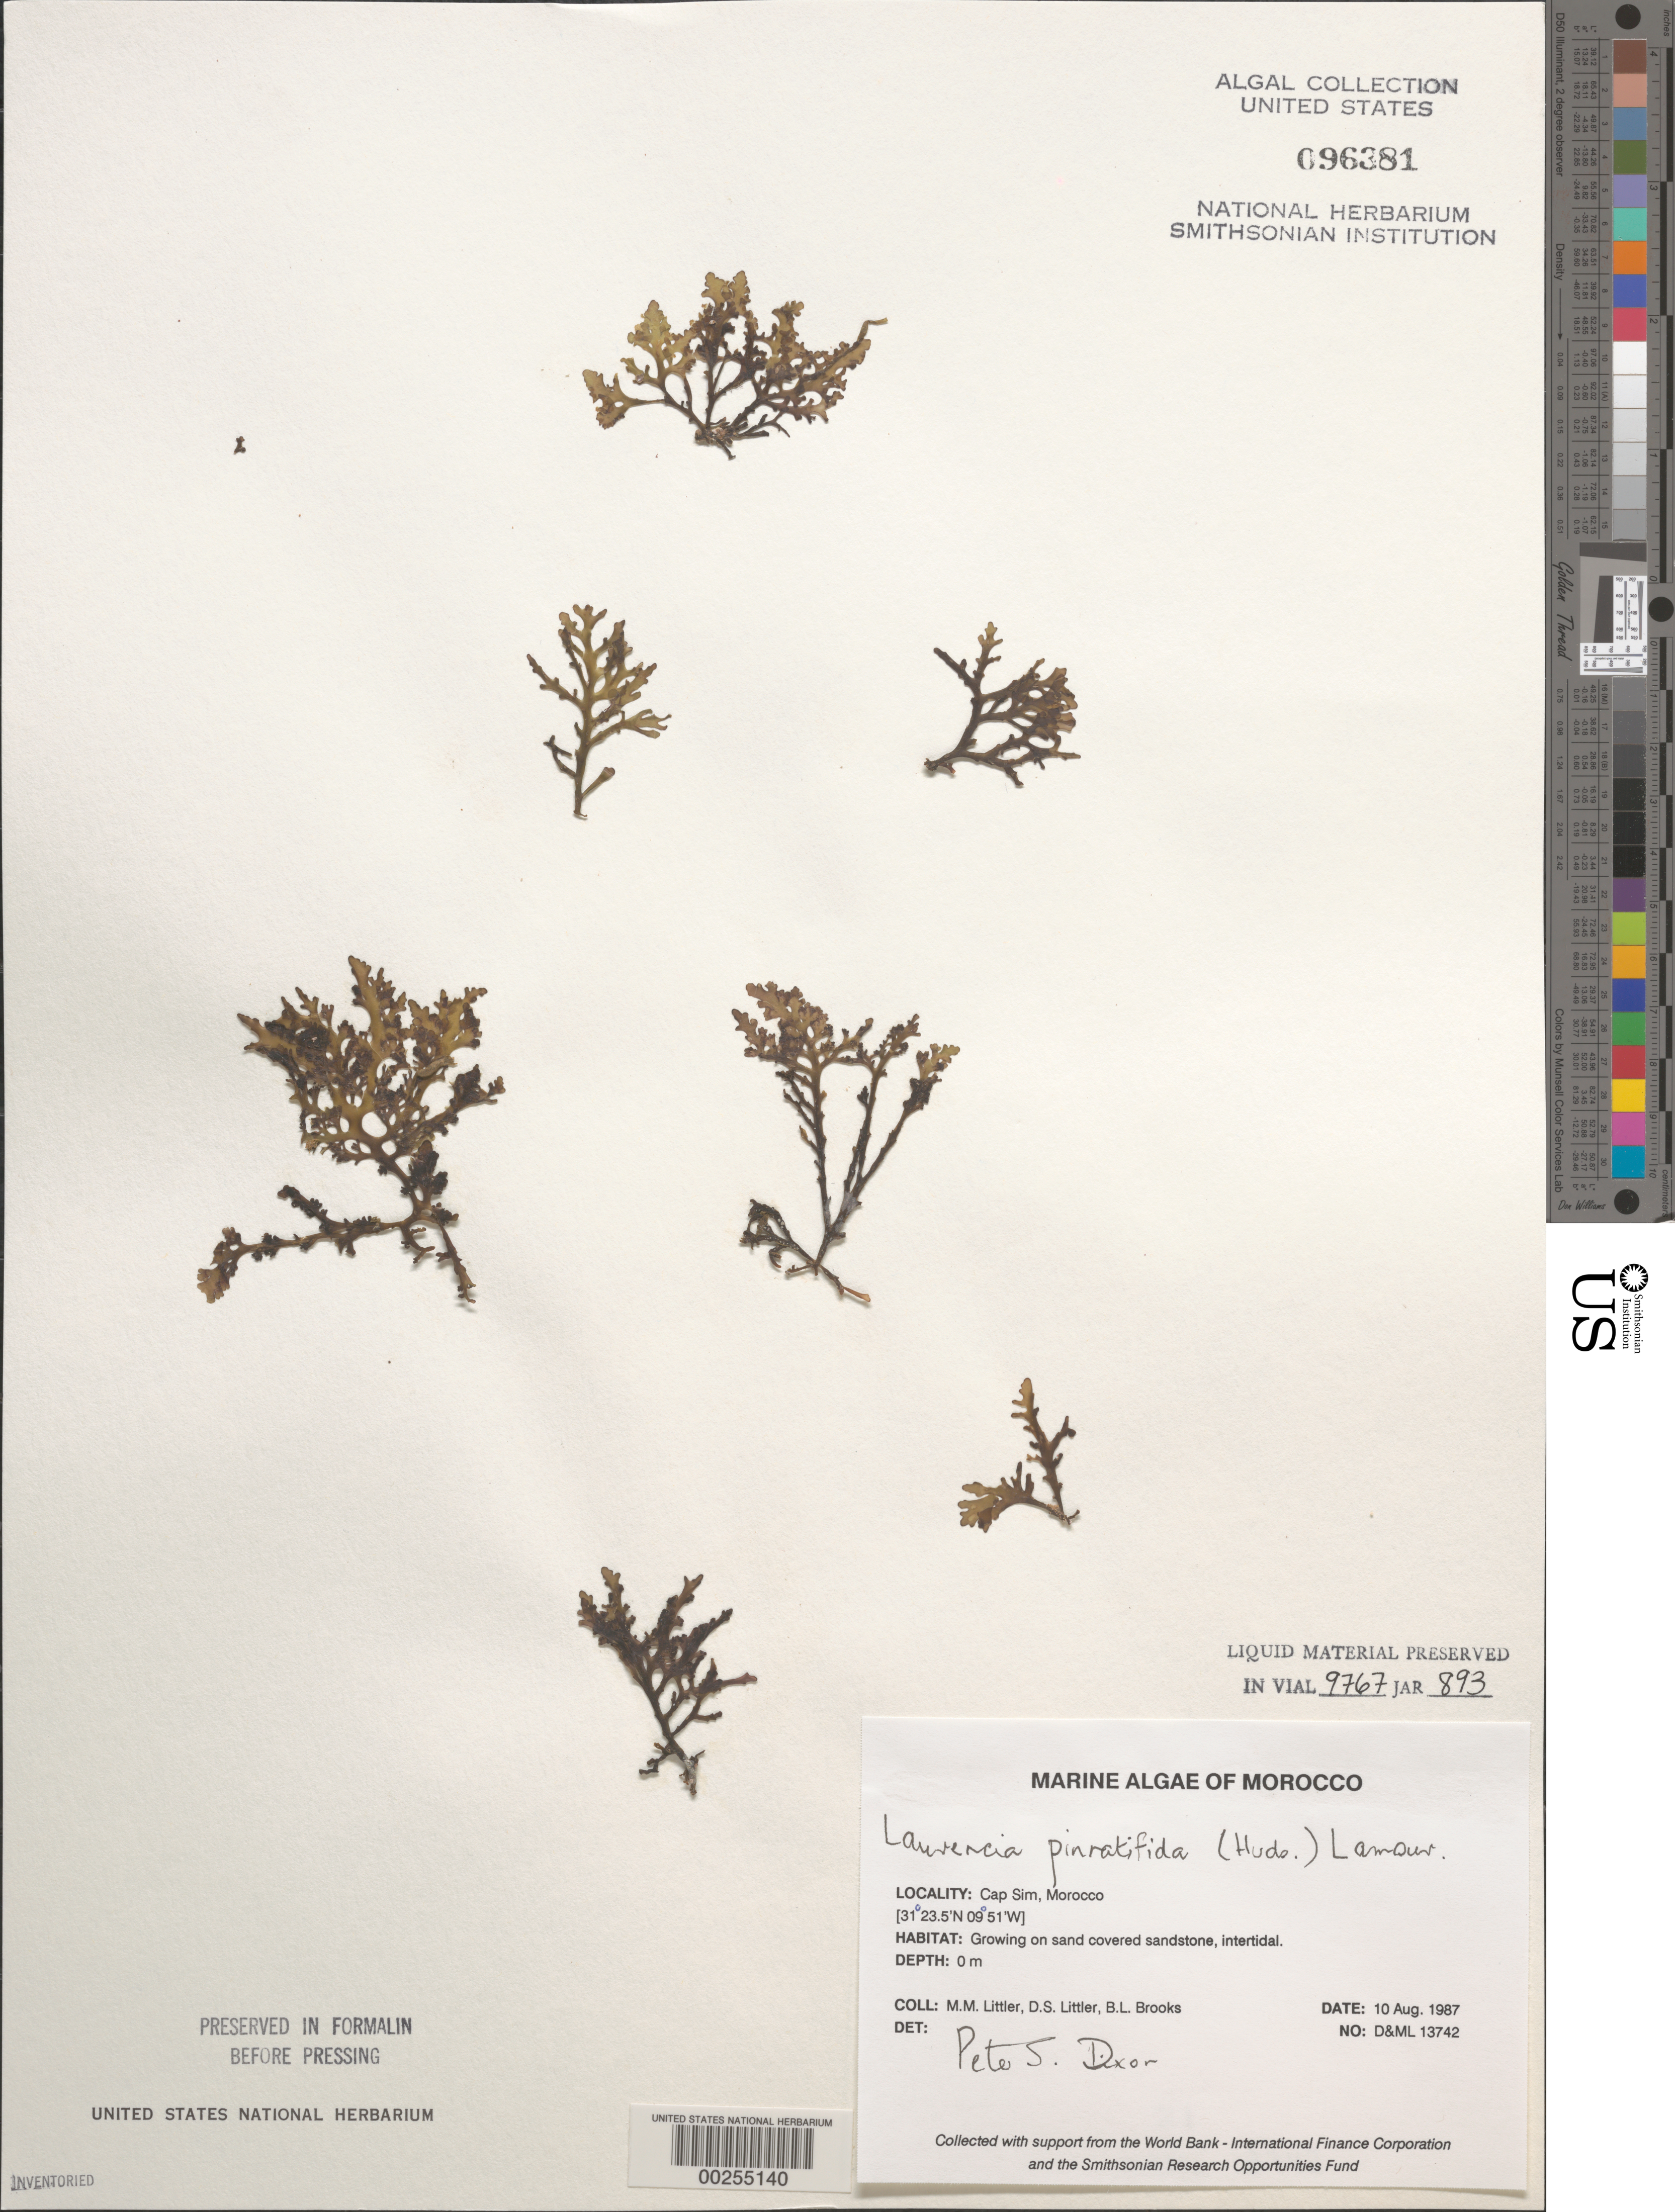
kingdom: Plantae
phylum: Rhodophyta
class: Florideophyceae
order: Ceramiales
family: Rhodomelaceae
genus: Osmundea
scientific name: Osmundea pinnatifida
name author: (Huds.) Stackh.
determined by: Algae name updating Project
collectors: M. M. Littler, D. S. Littler & B. Brooks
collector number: D&ML 13742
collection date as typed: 10 Aug 1987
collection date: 1987-08-10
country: Morocco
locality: Cap Sim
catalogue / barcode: US 96381